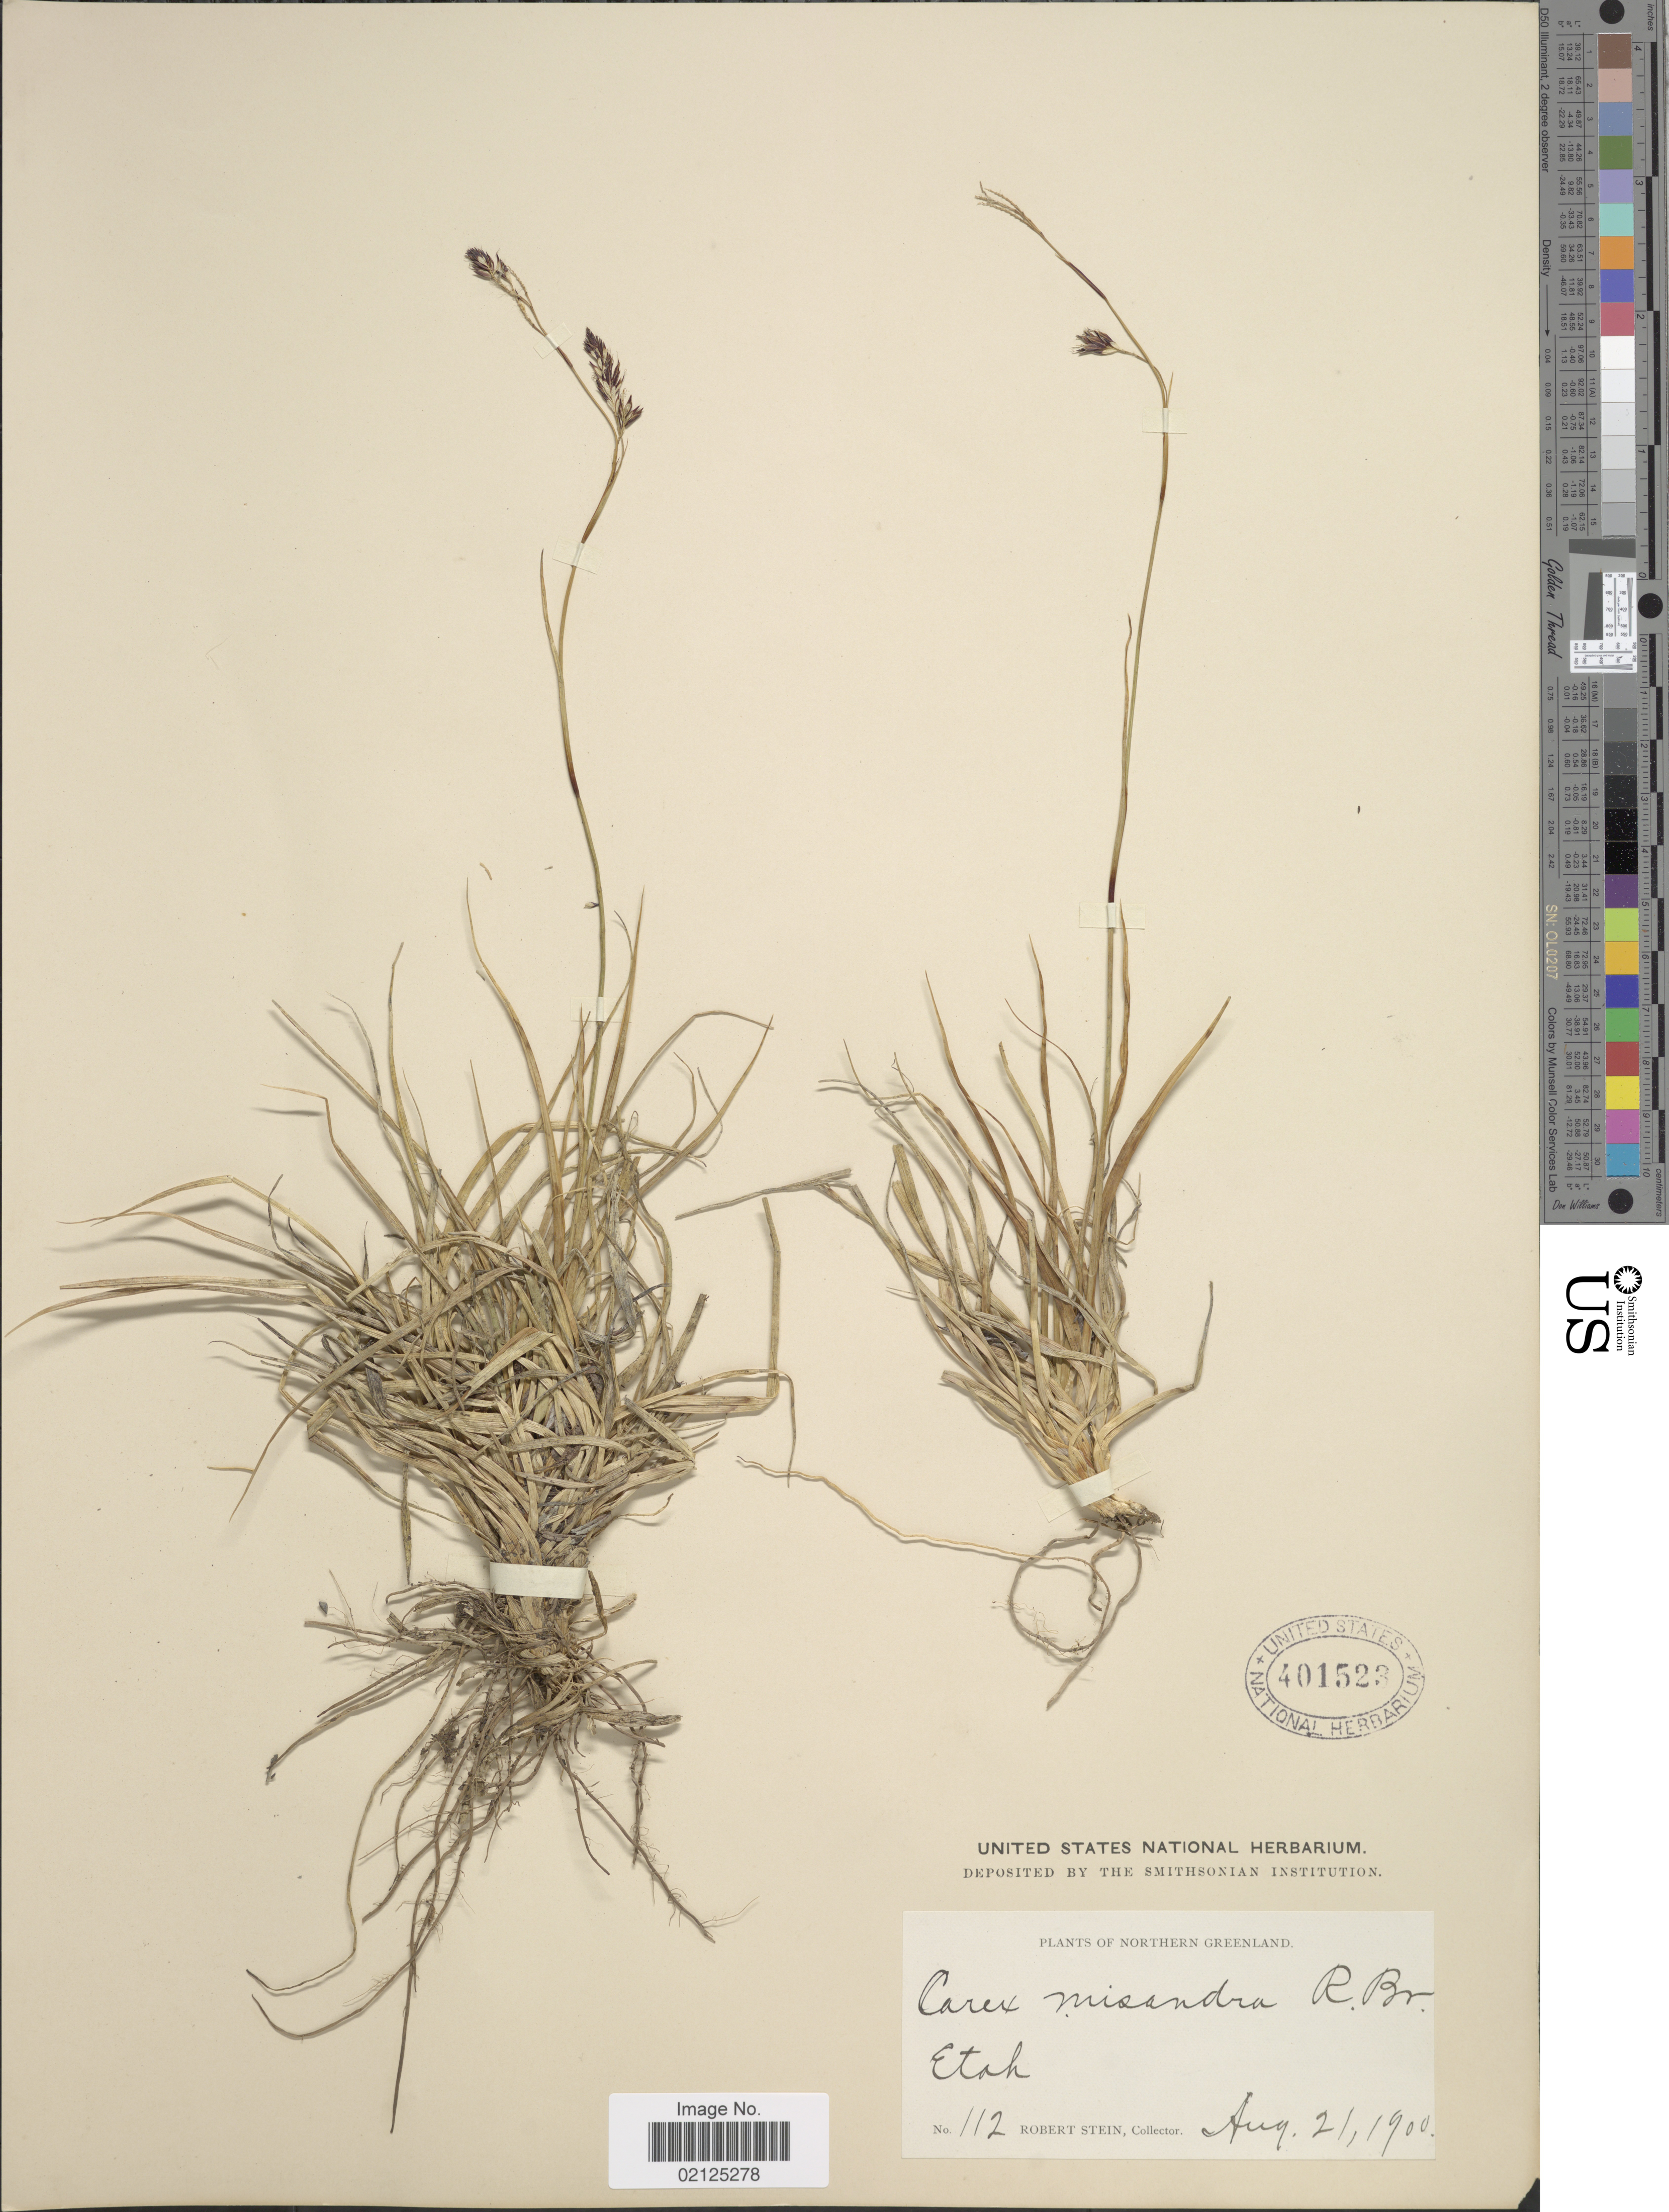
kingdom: Plantae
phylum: Tracheophyta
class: Liliopsida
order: Poales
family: Cyperaceae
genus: Carex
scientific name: Carex fuliginosa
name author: Schkuhr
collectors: R. Stein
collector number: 112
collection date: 1900-08-21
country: Greenland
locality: Northern Greenland, Etah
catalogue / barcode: US 401523